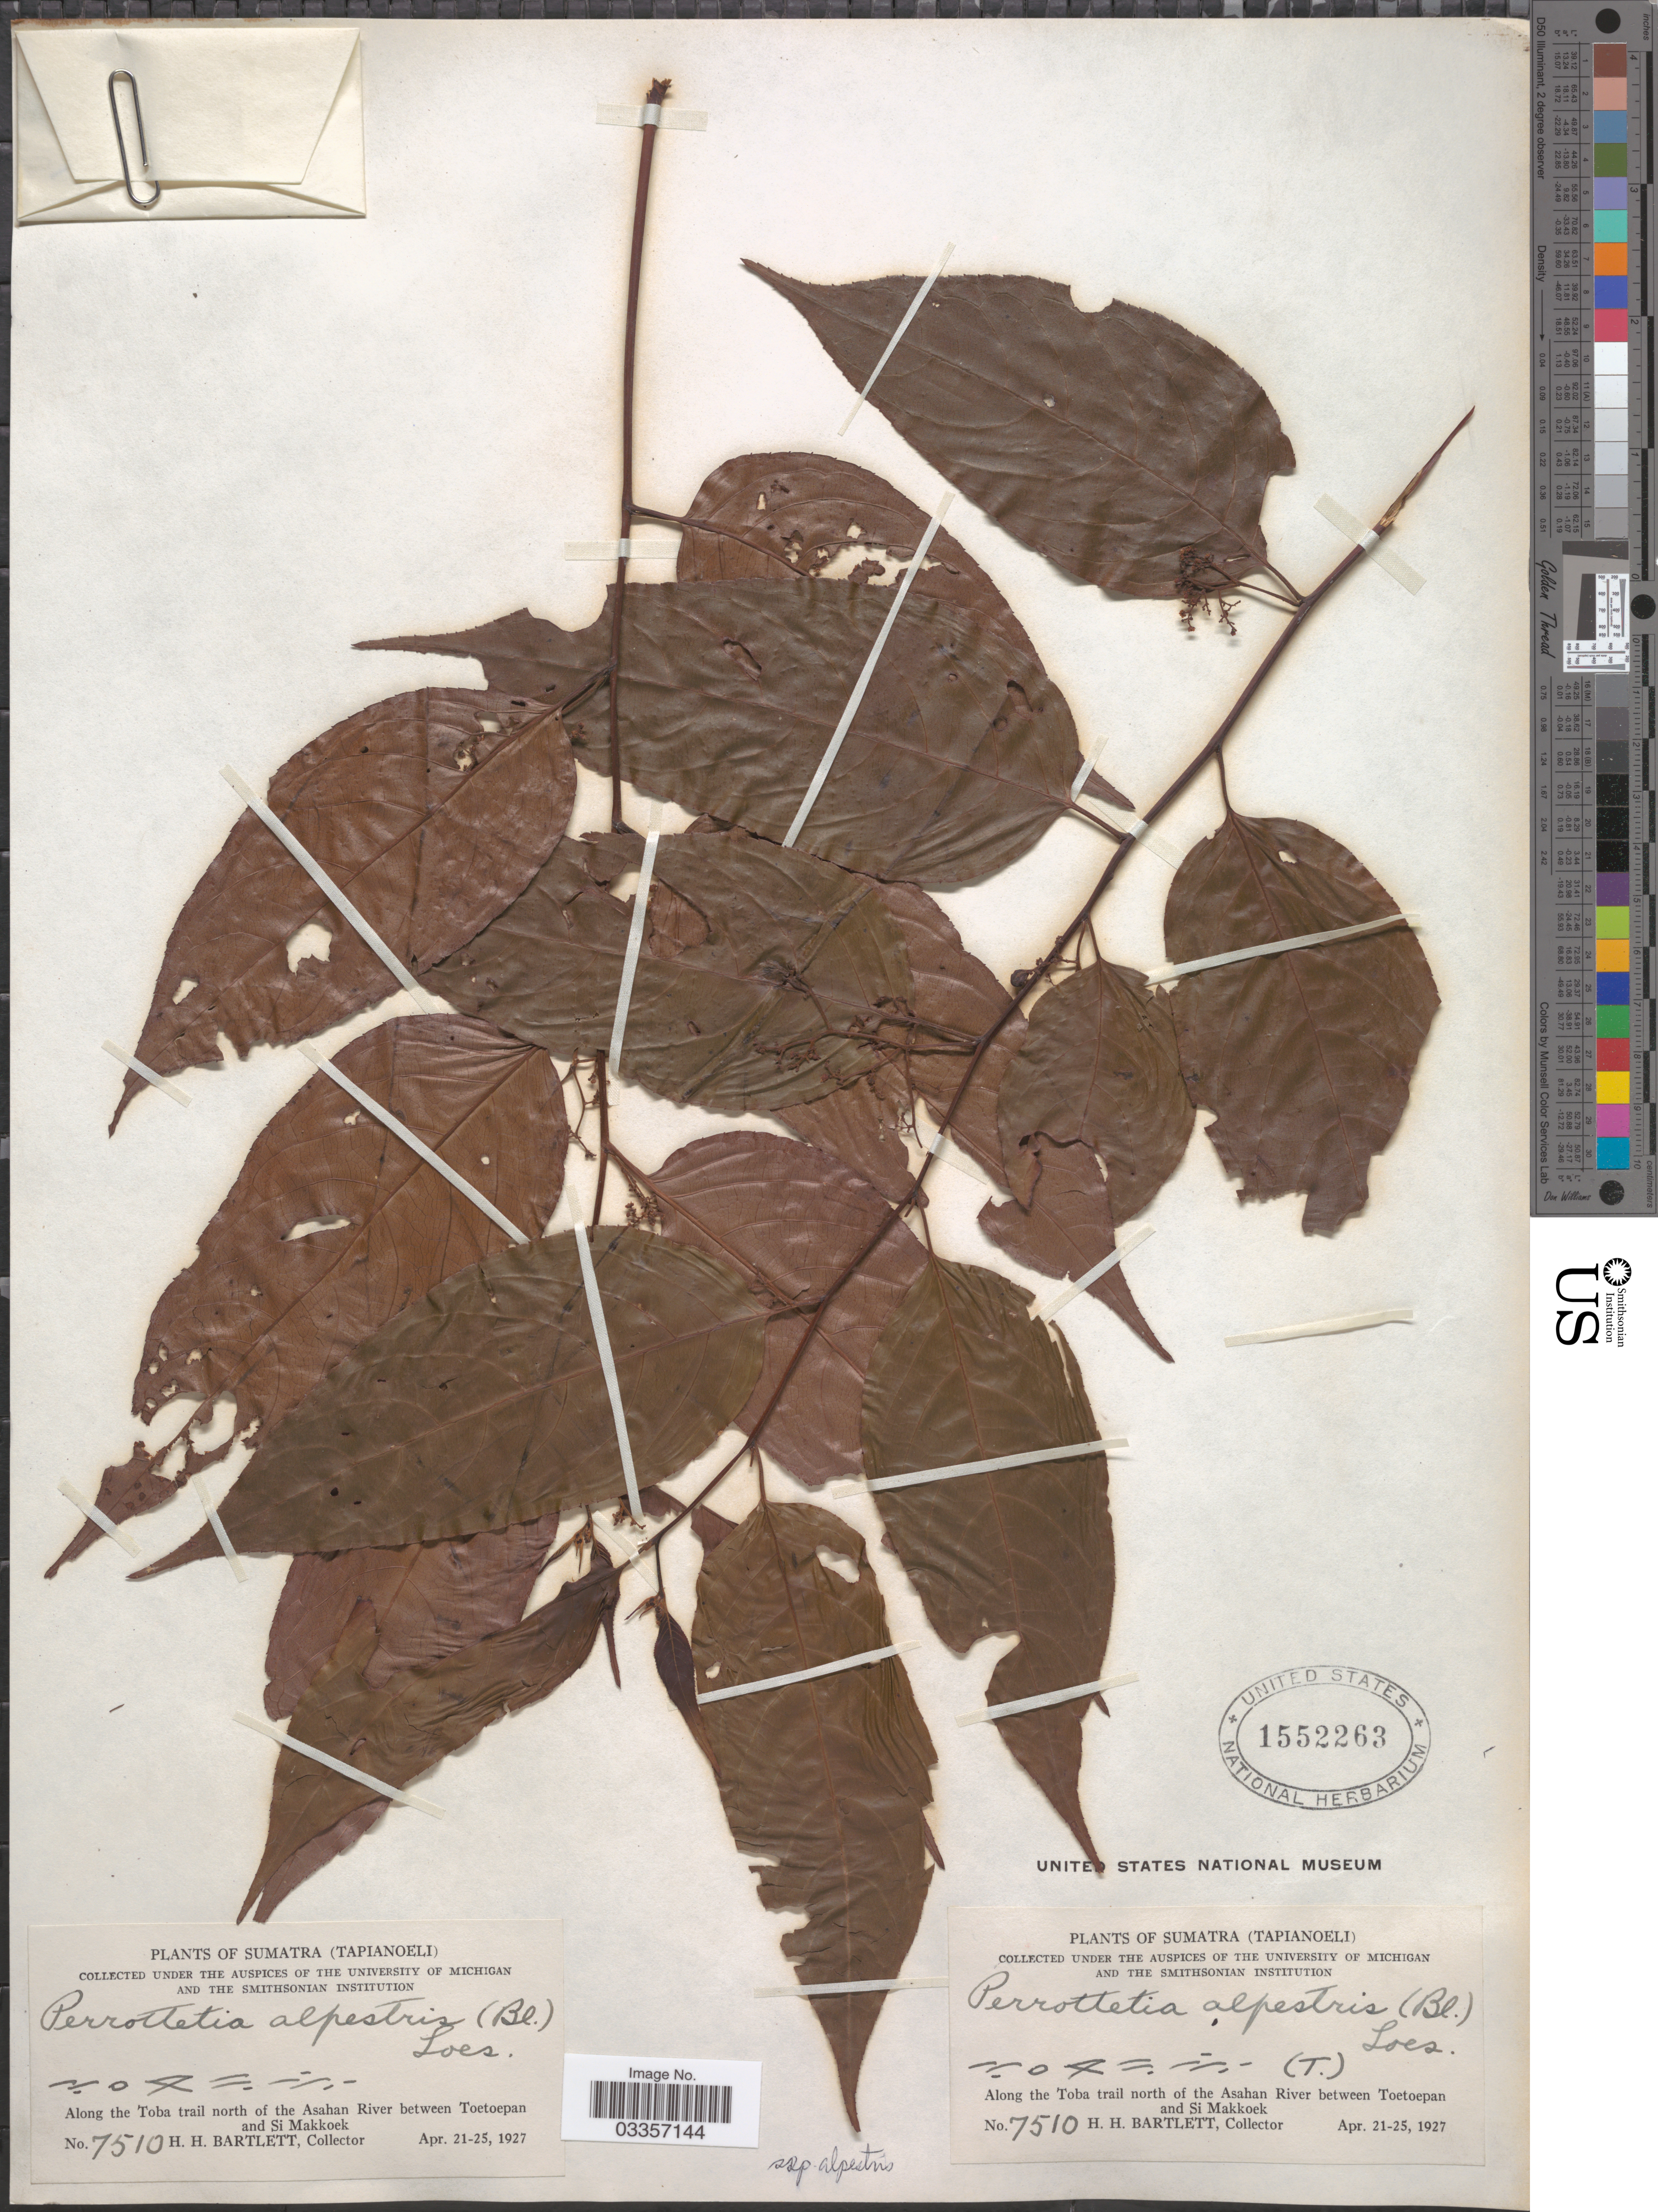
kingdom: Plantae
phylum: Tracheophyta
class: Magnoliopsida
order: Huerteales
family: Dipentodontaceae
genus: Perrottetia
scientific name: Perrottetia alpestris subsp. alpestris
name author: (Blume) Loes.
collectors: H. H. Bartlett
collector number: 7510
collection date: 1927-04-21/1927-04-25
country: Indonesia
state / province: Sumatra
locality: (Tapianoeli), Along the Toba trail north of the Asahan River between Toetoepan and Si Makkoek.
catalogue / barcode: US 1552263